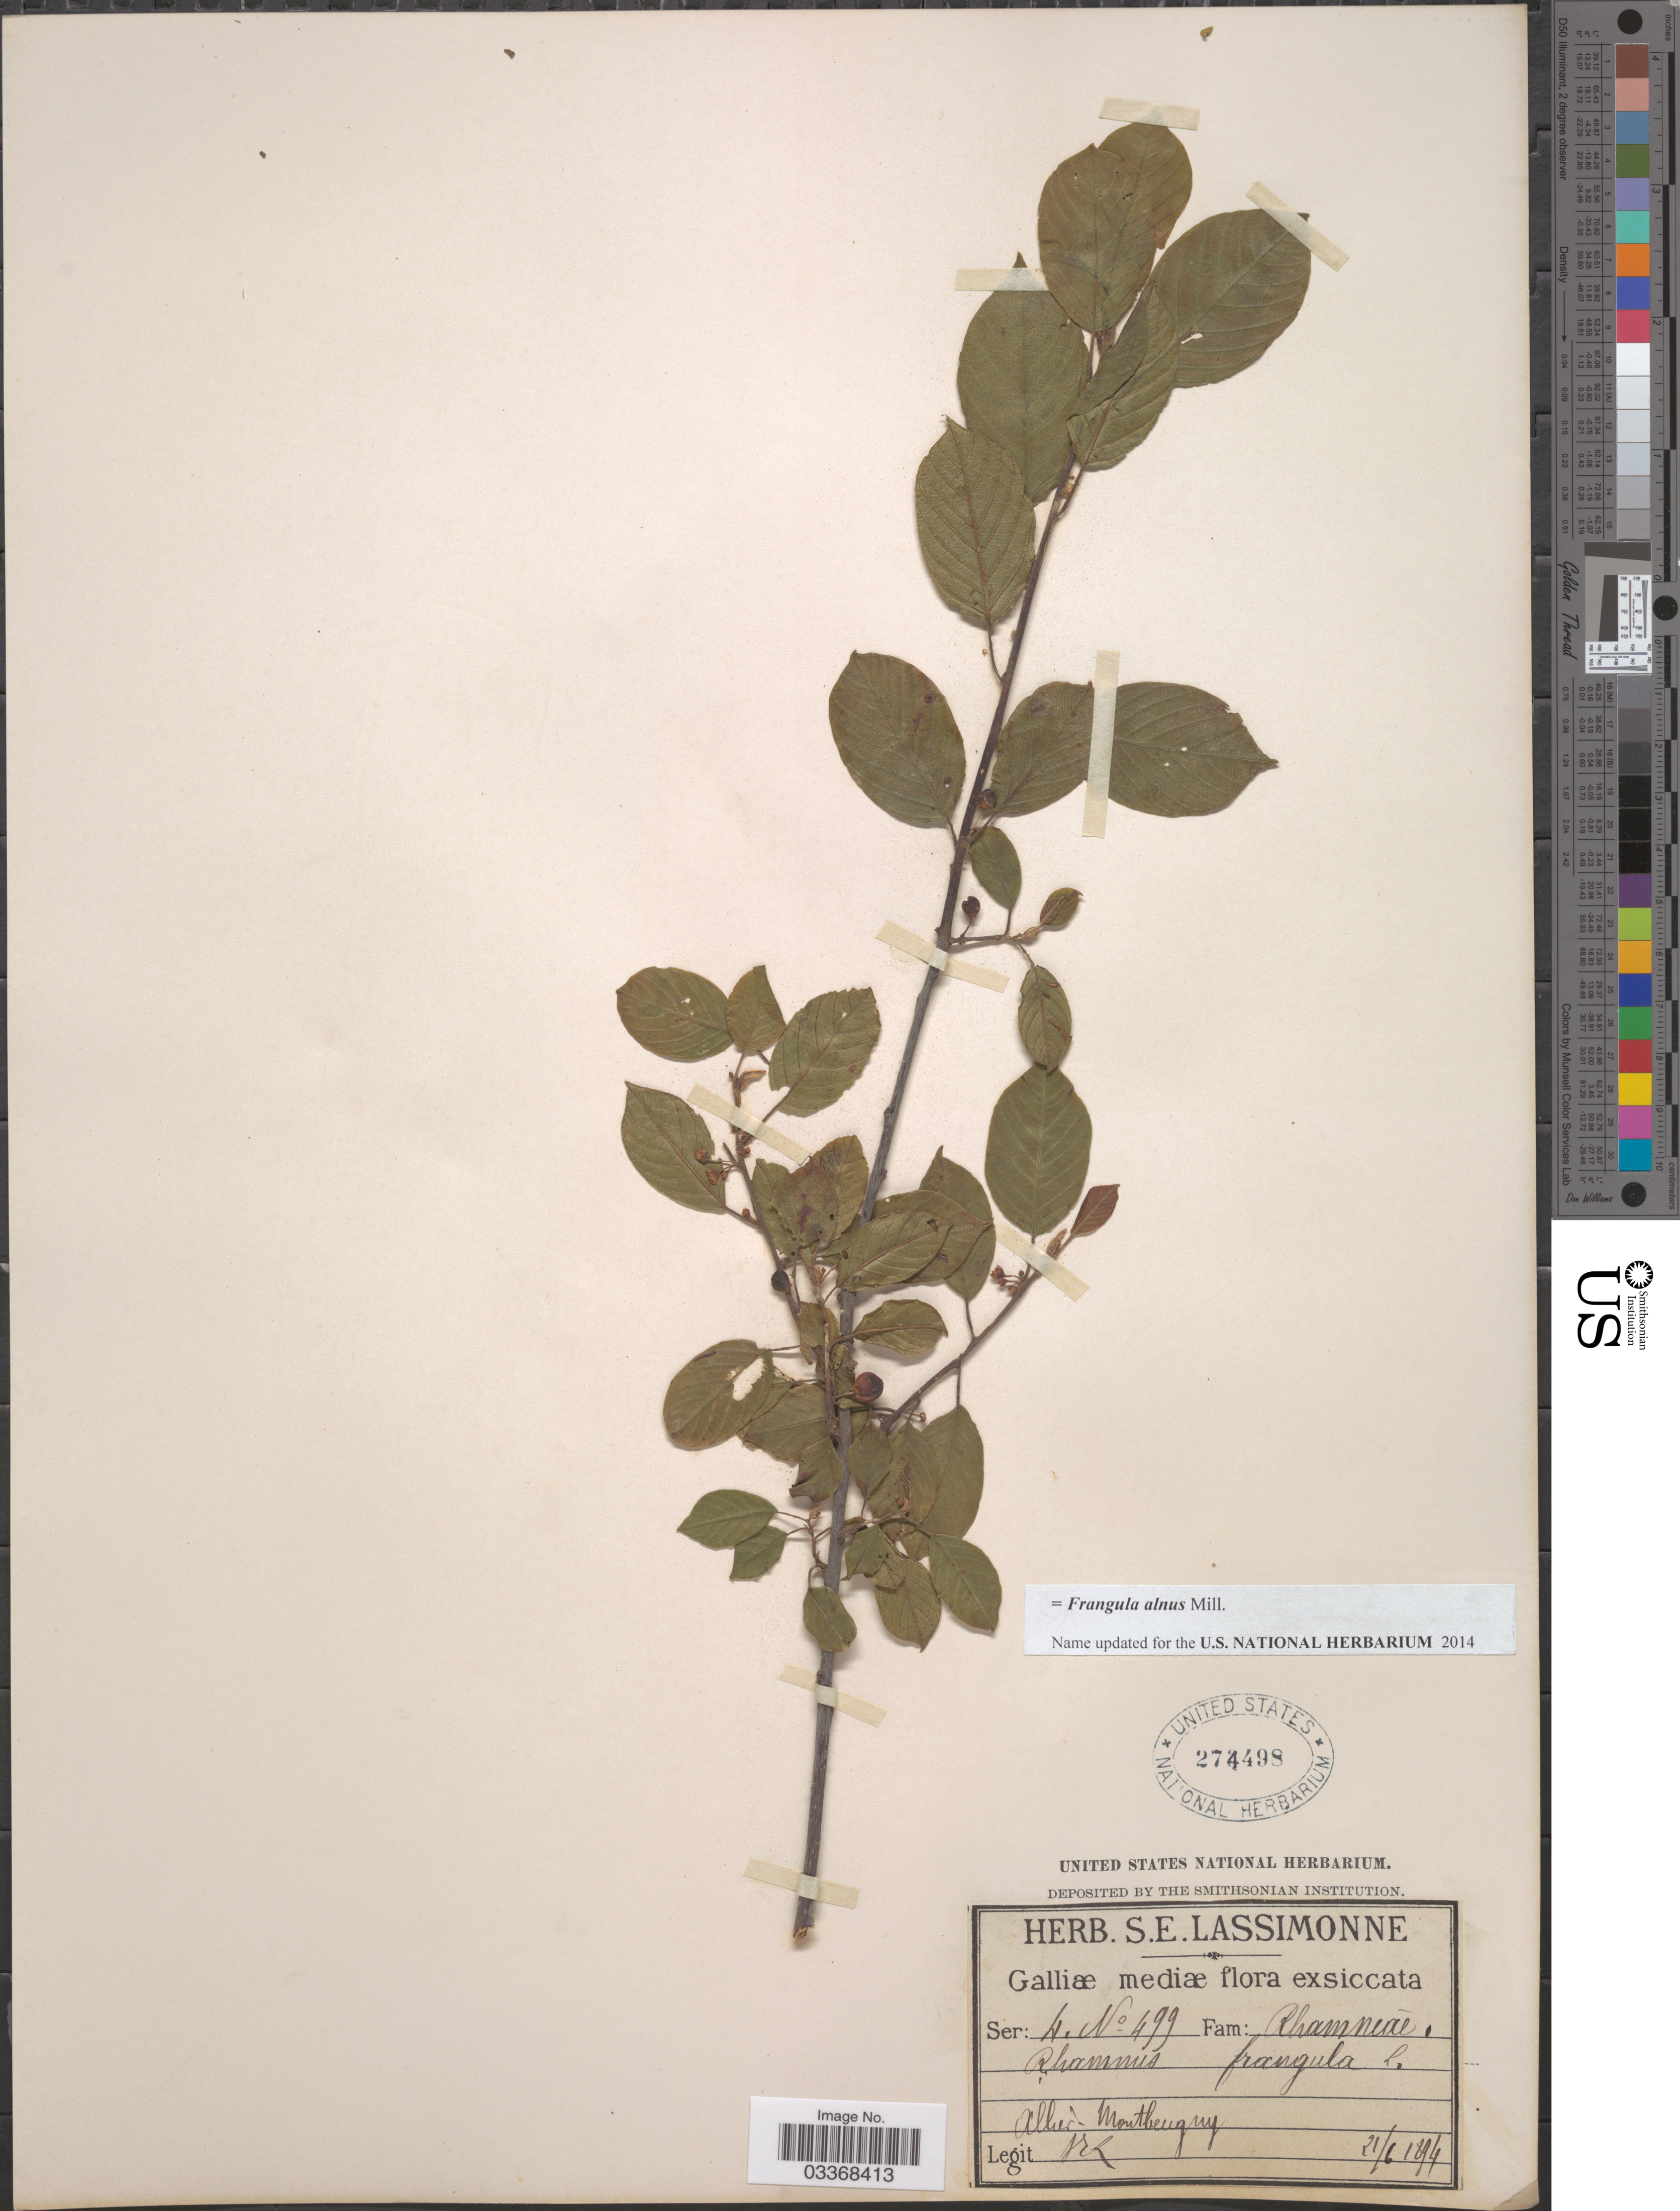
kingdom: Plantae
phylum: Tracheophyta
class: Magnoliopsida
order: Rosales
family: Rhamnaceae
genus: Frangula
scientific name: Frangula alnus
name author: Mill.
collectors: S. Lassimonne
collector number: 499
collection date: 1894-06-21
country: France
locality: Galliæ mediæ. Allier - Montbeugny.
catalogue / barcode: US 274498